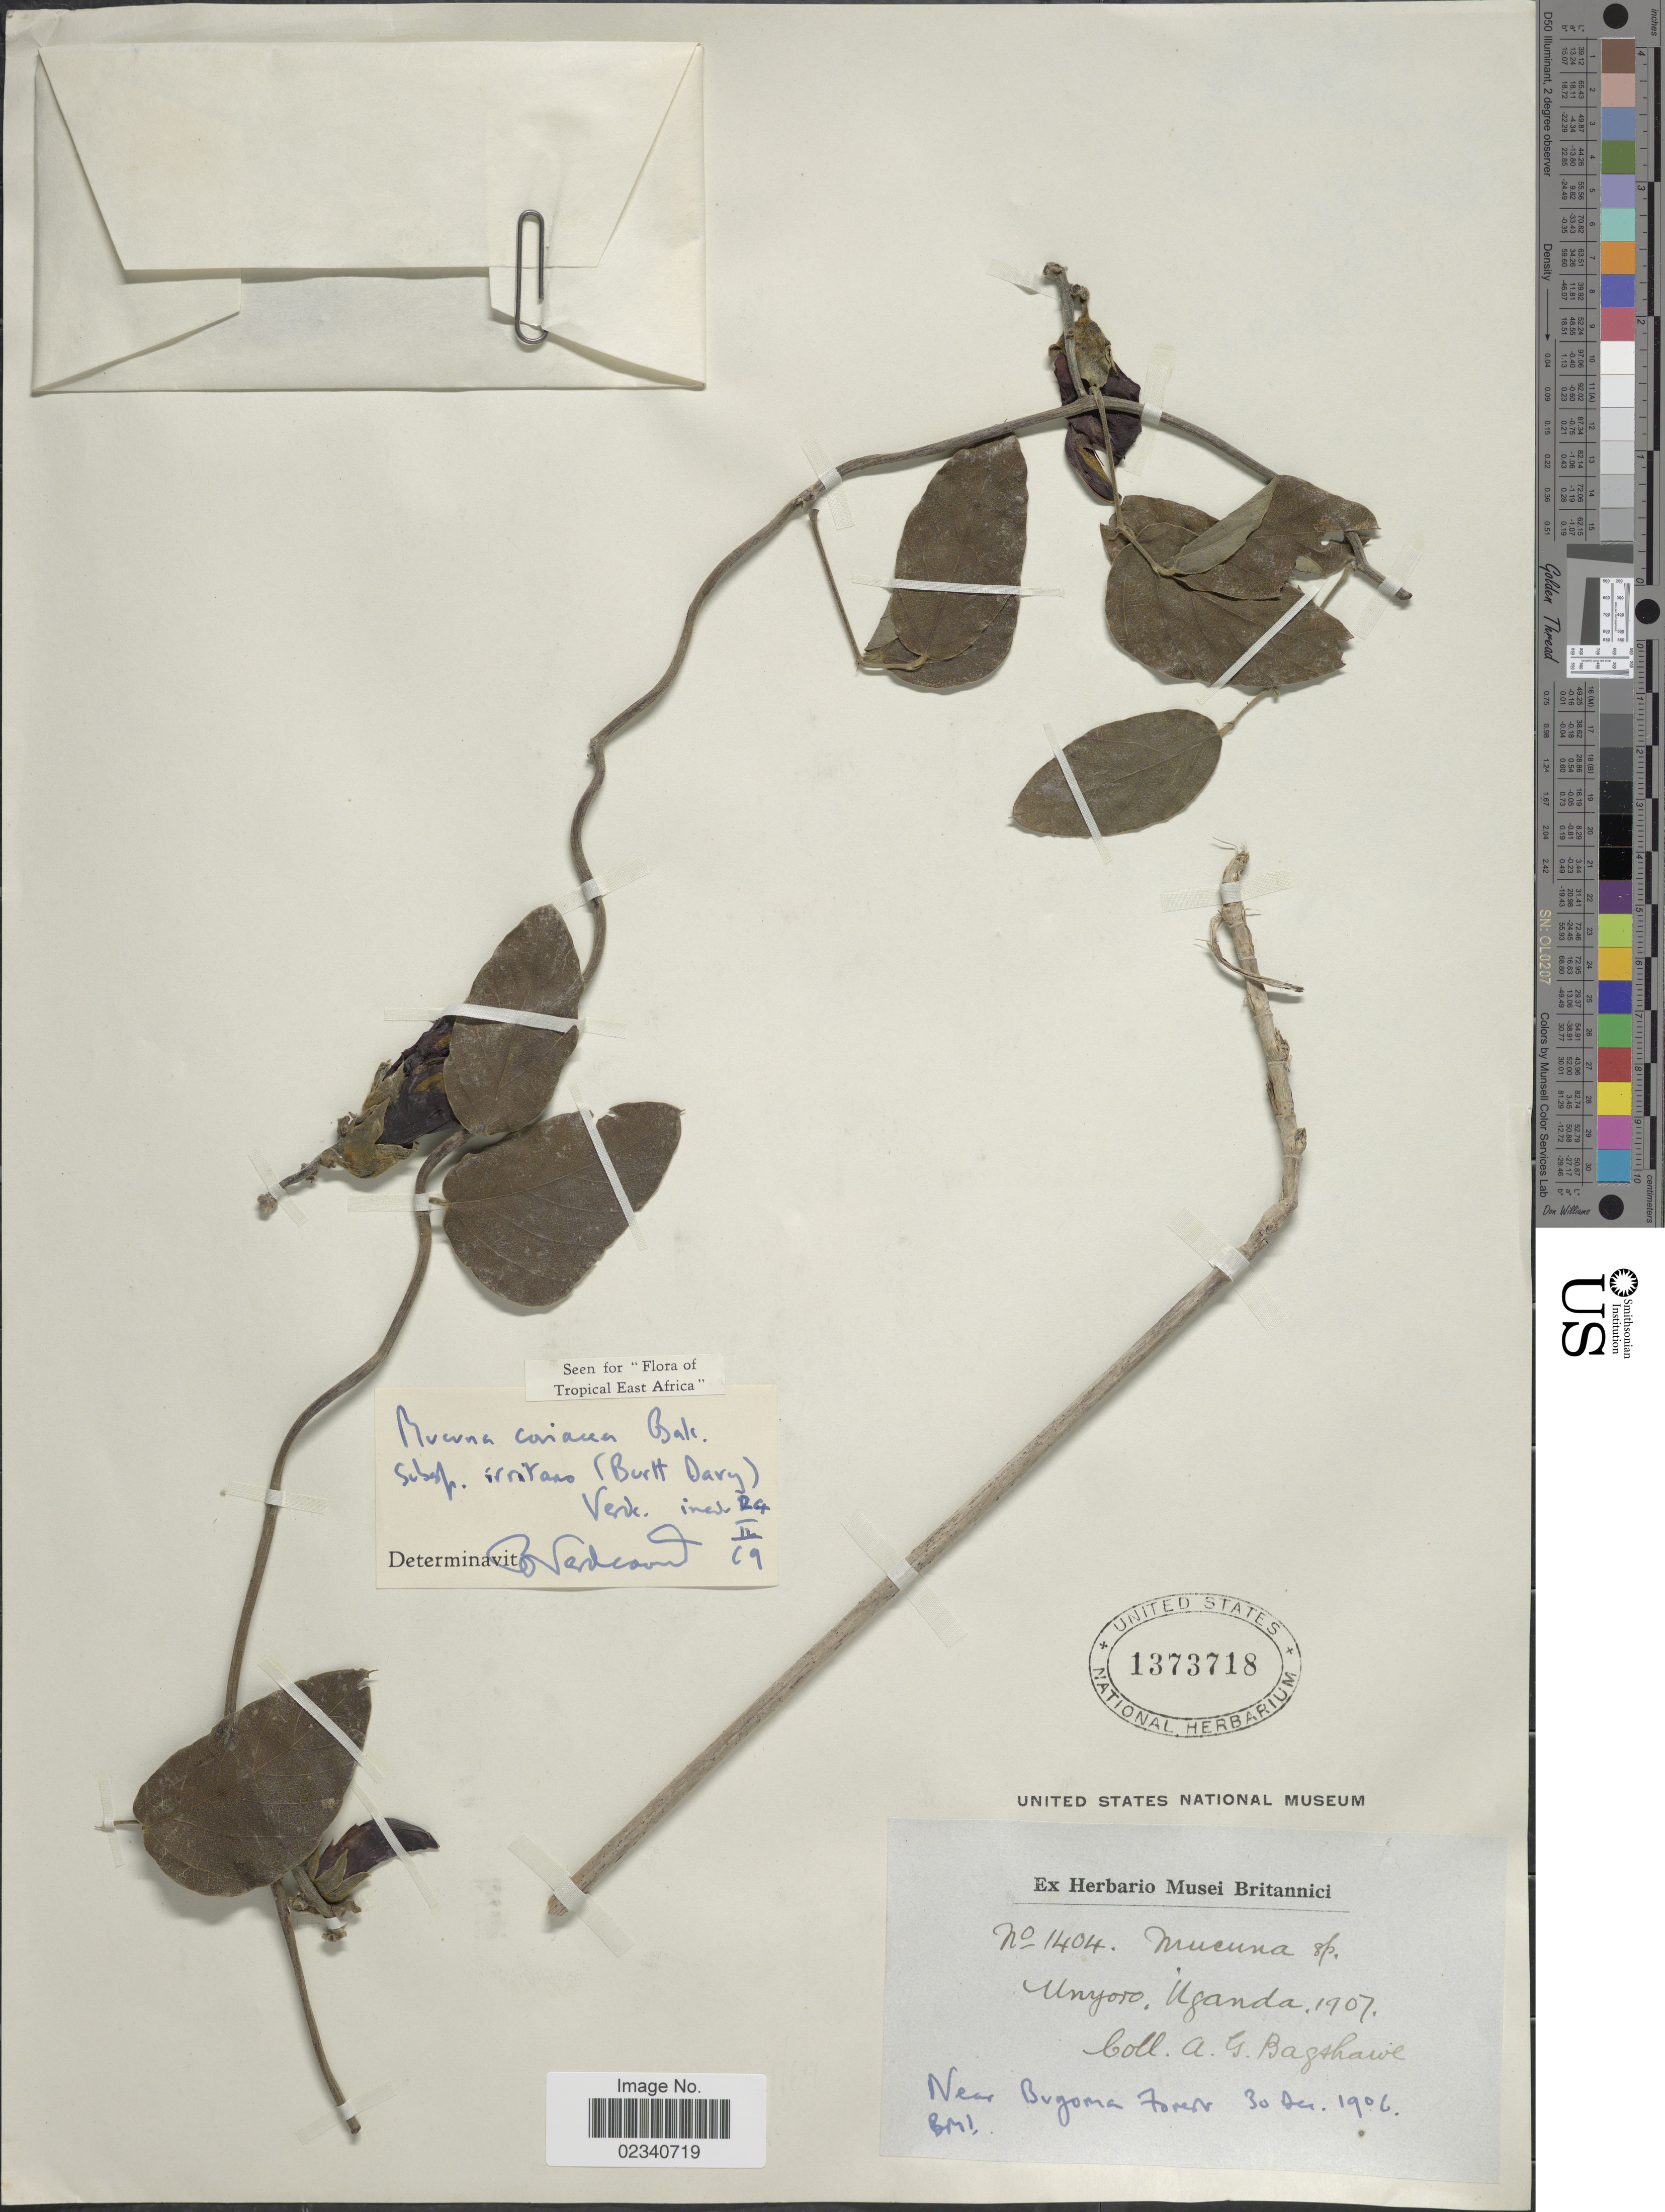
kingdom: Plantae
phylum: Tracheophyta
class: Magnoliopsida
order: Fabales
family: Fabaceae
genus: Mucuna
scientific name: Mucuna coriacea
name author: Baker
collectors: A. Bagshawe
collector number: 1404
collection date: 1907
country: Uganda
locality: Unyoro, Uganda, Near Bugoma Forest.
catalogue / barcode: US 1373718